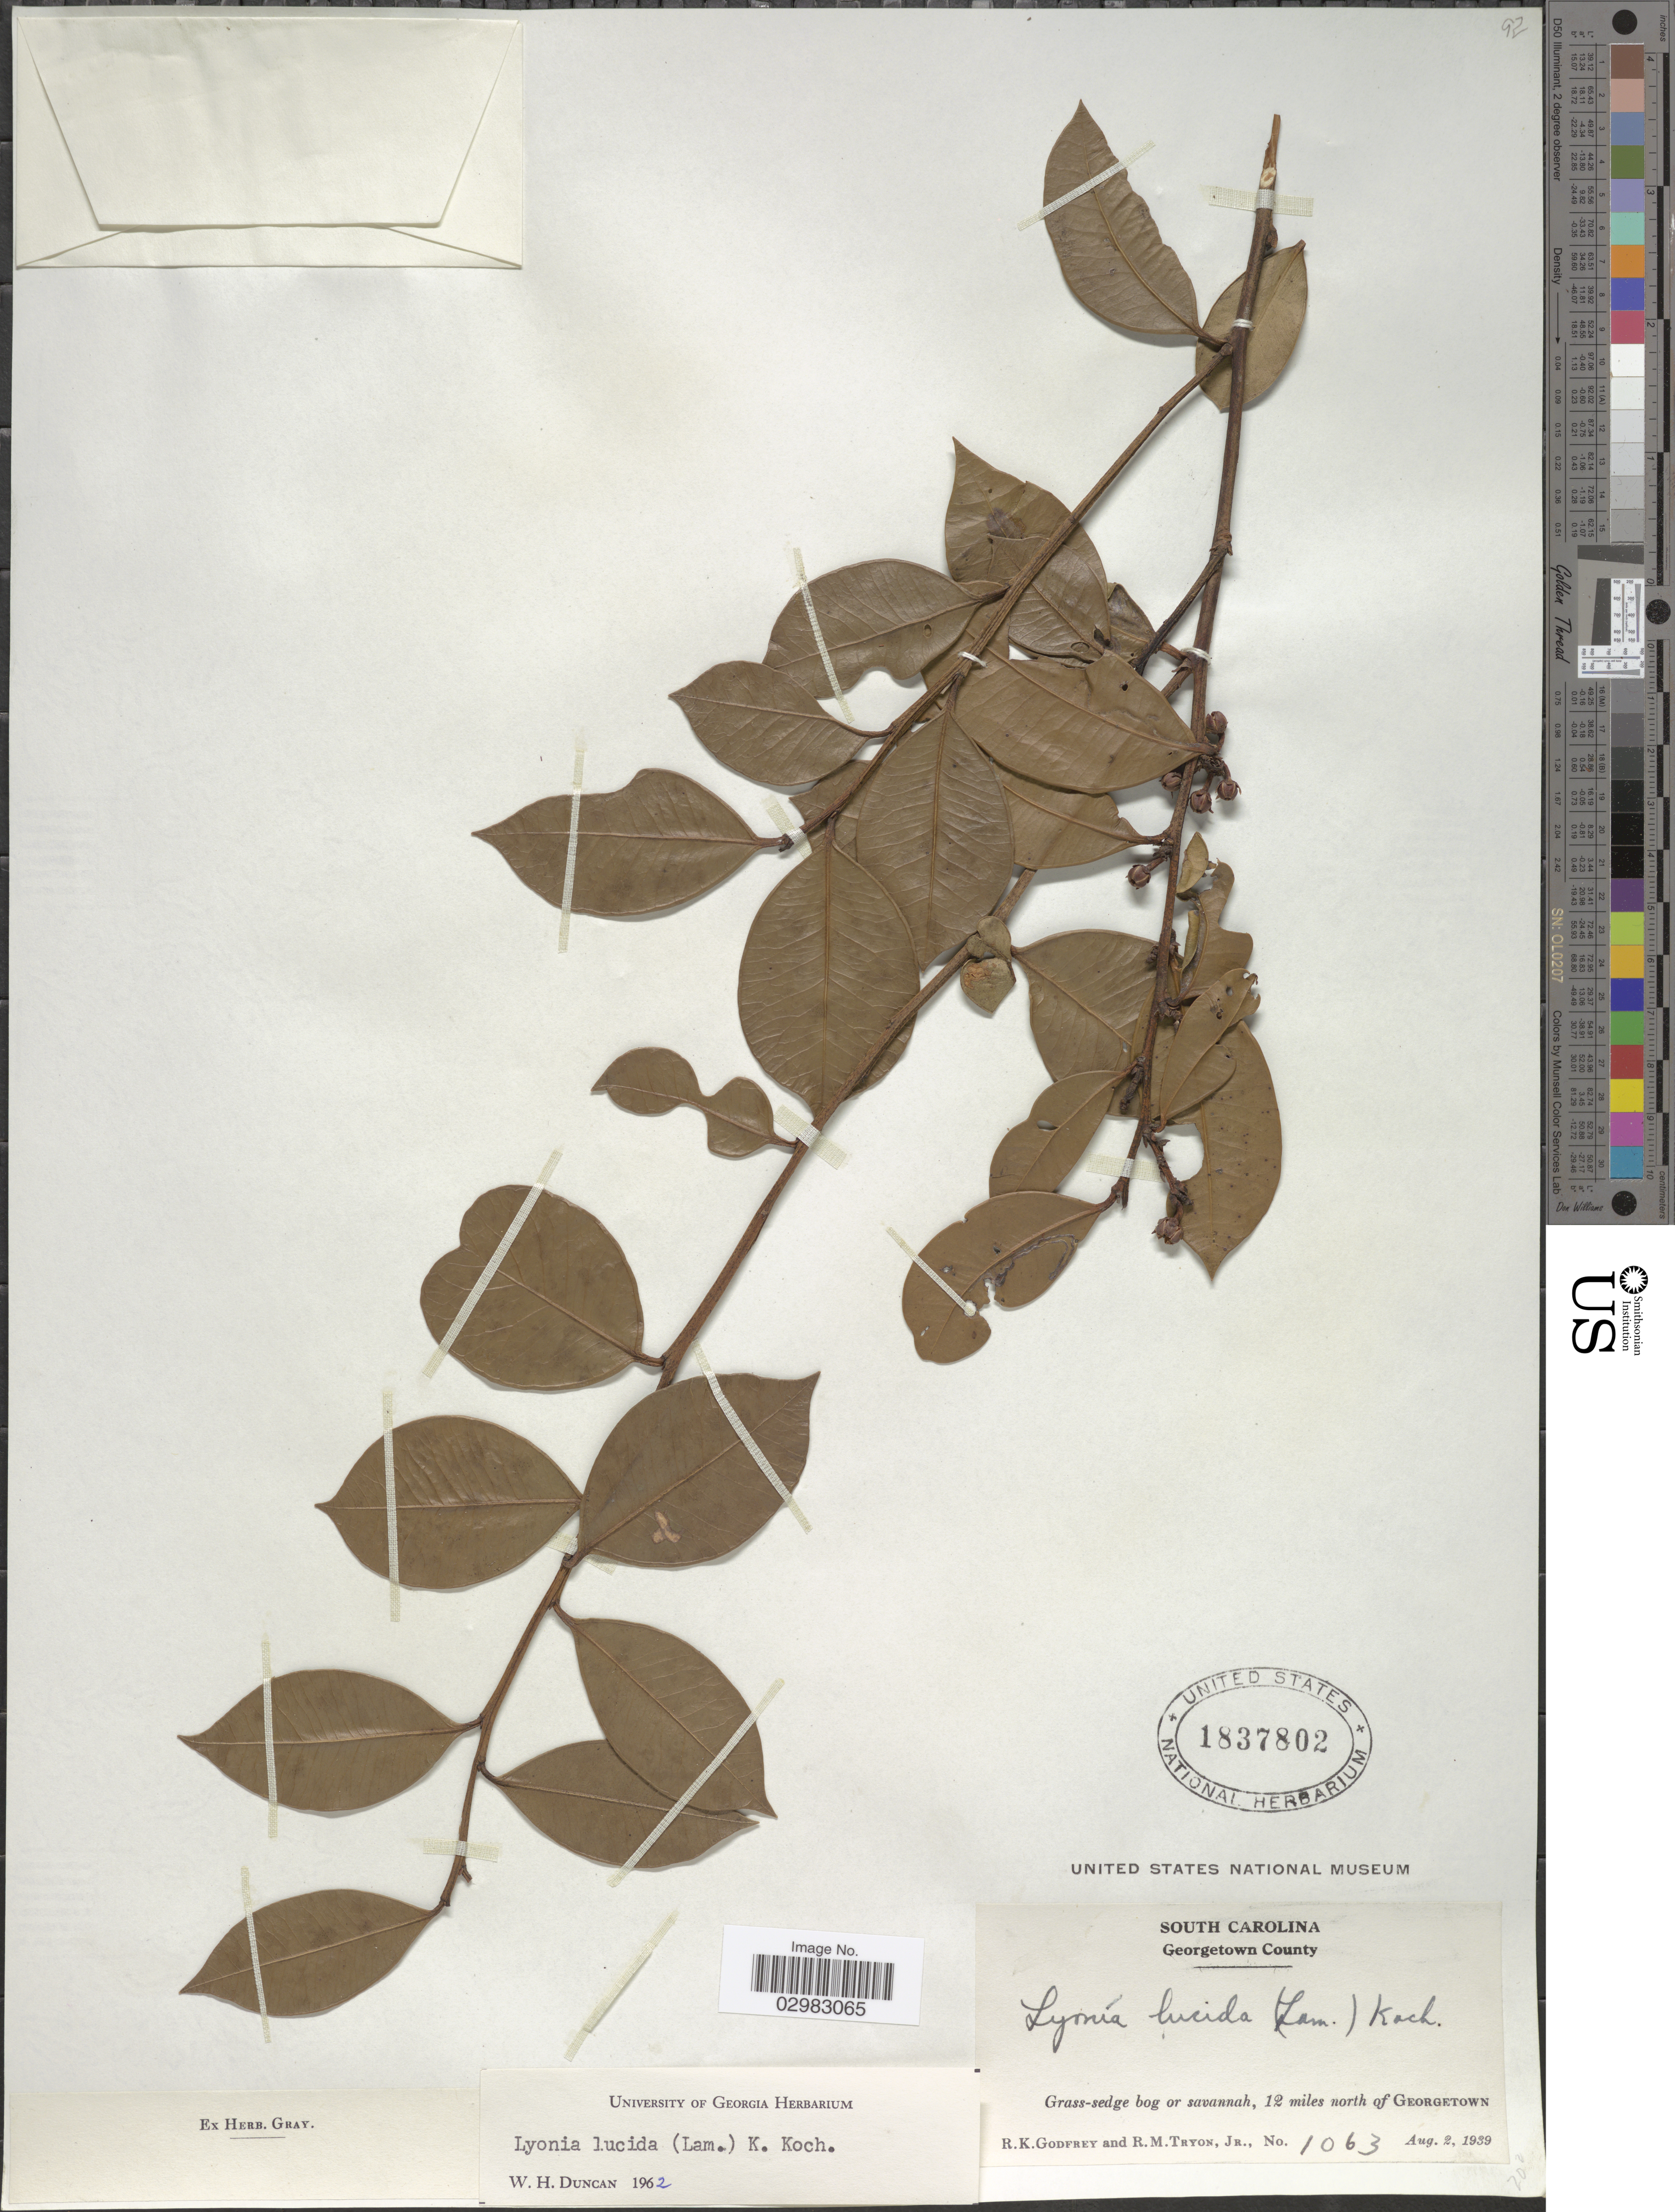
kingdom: Plantae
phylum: Tracheophyta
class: Magnoliopsida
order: Ericales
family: Ericaceae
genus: Lyonia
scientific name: Lyonia lucida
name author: K. Koch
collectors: R. K. Godfrey & R. Tryon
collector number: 1063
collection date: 1939-08-02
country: United States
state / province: South Carolina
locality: Georgetown County. 12 miles north of Georgetown.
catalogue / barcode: US 1837802